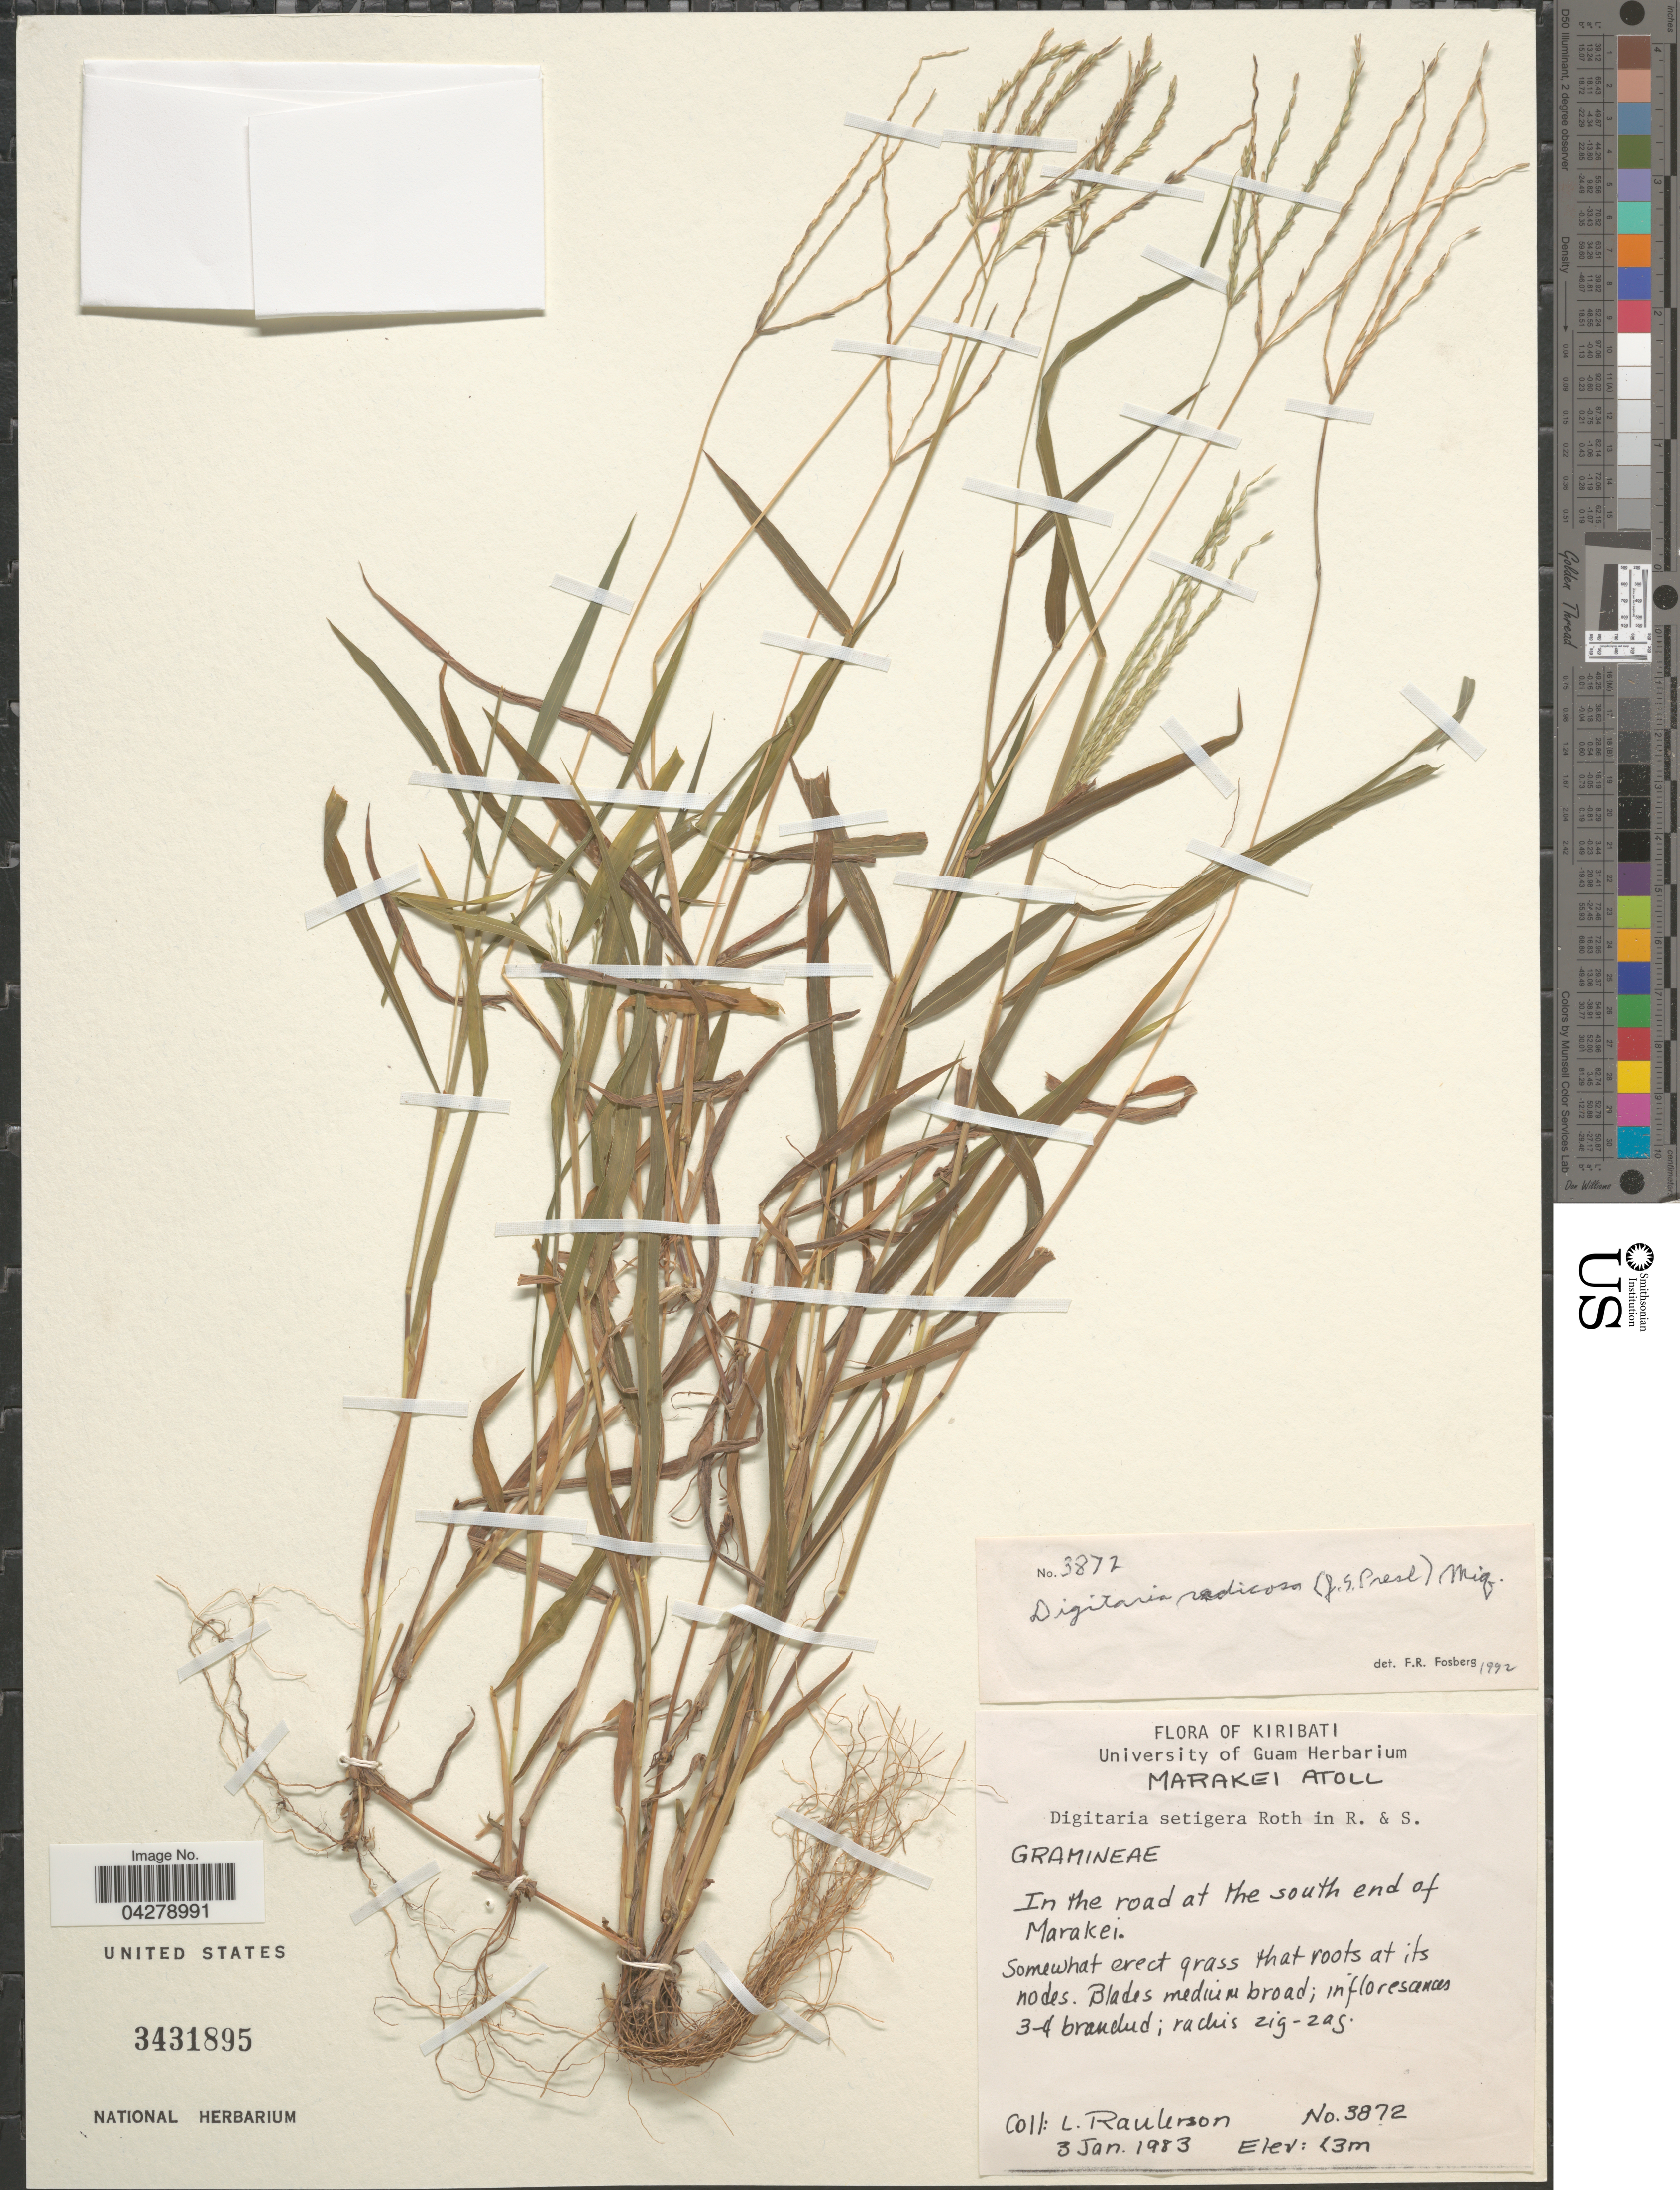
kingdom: Plantae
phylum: Tracheophyta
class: Liliopsida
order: Poales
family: Poaceae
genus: Digitaria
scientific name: Digitaria radicosa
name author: (J. Presl) Miq.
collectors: L. Raulerson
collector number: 3872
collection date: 1983-01-03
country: Kiribati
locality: Marakei Atoll. In the road at the south end of Marakei.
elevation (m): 3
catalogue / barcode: US 3431895